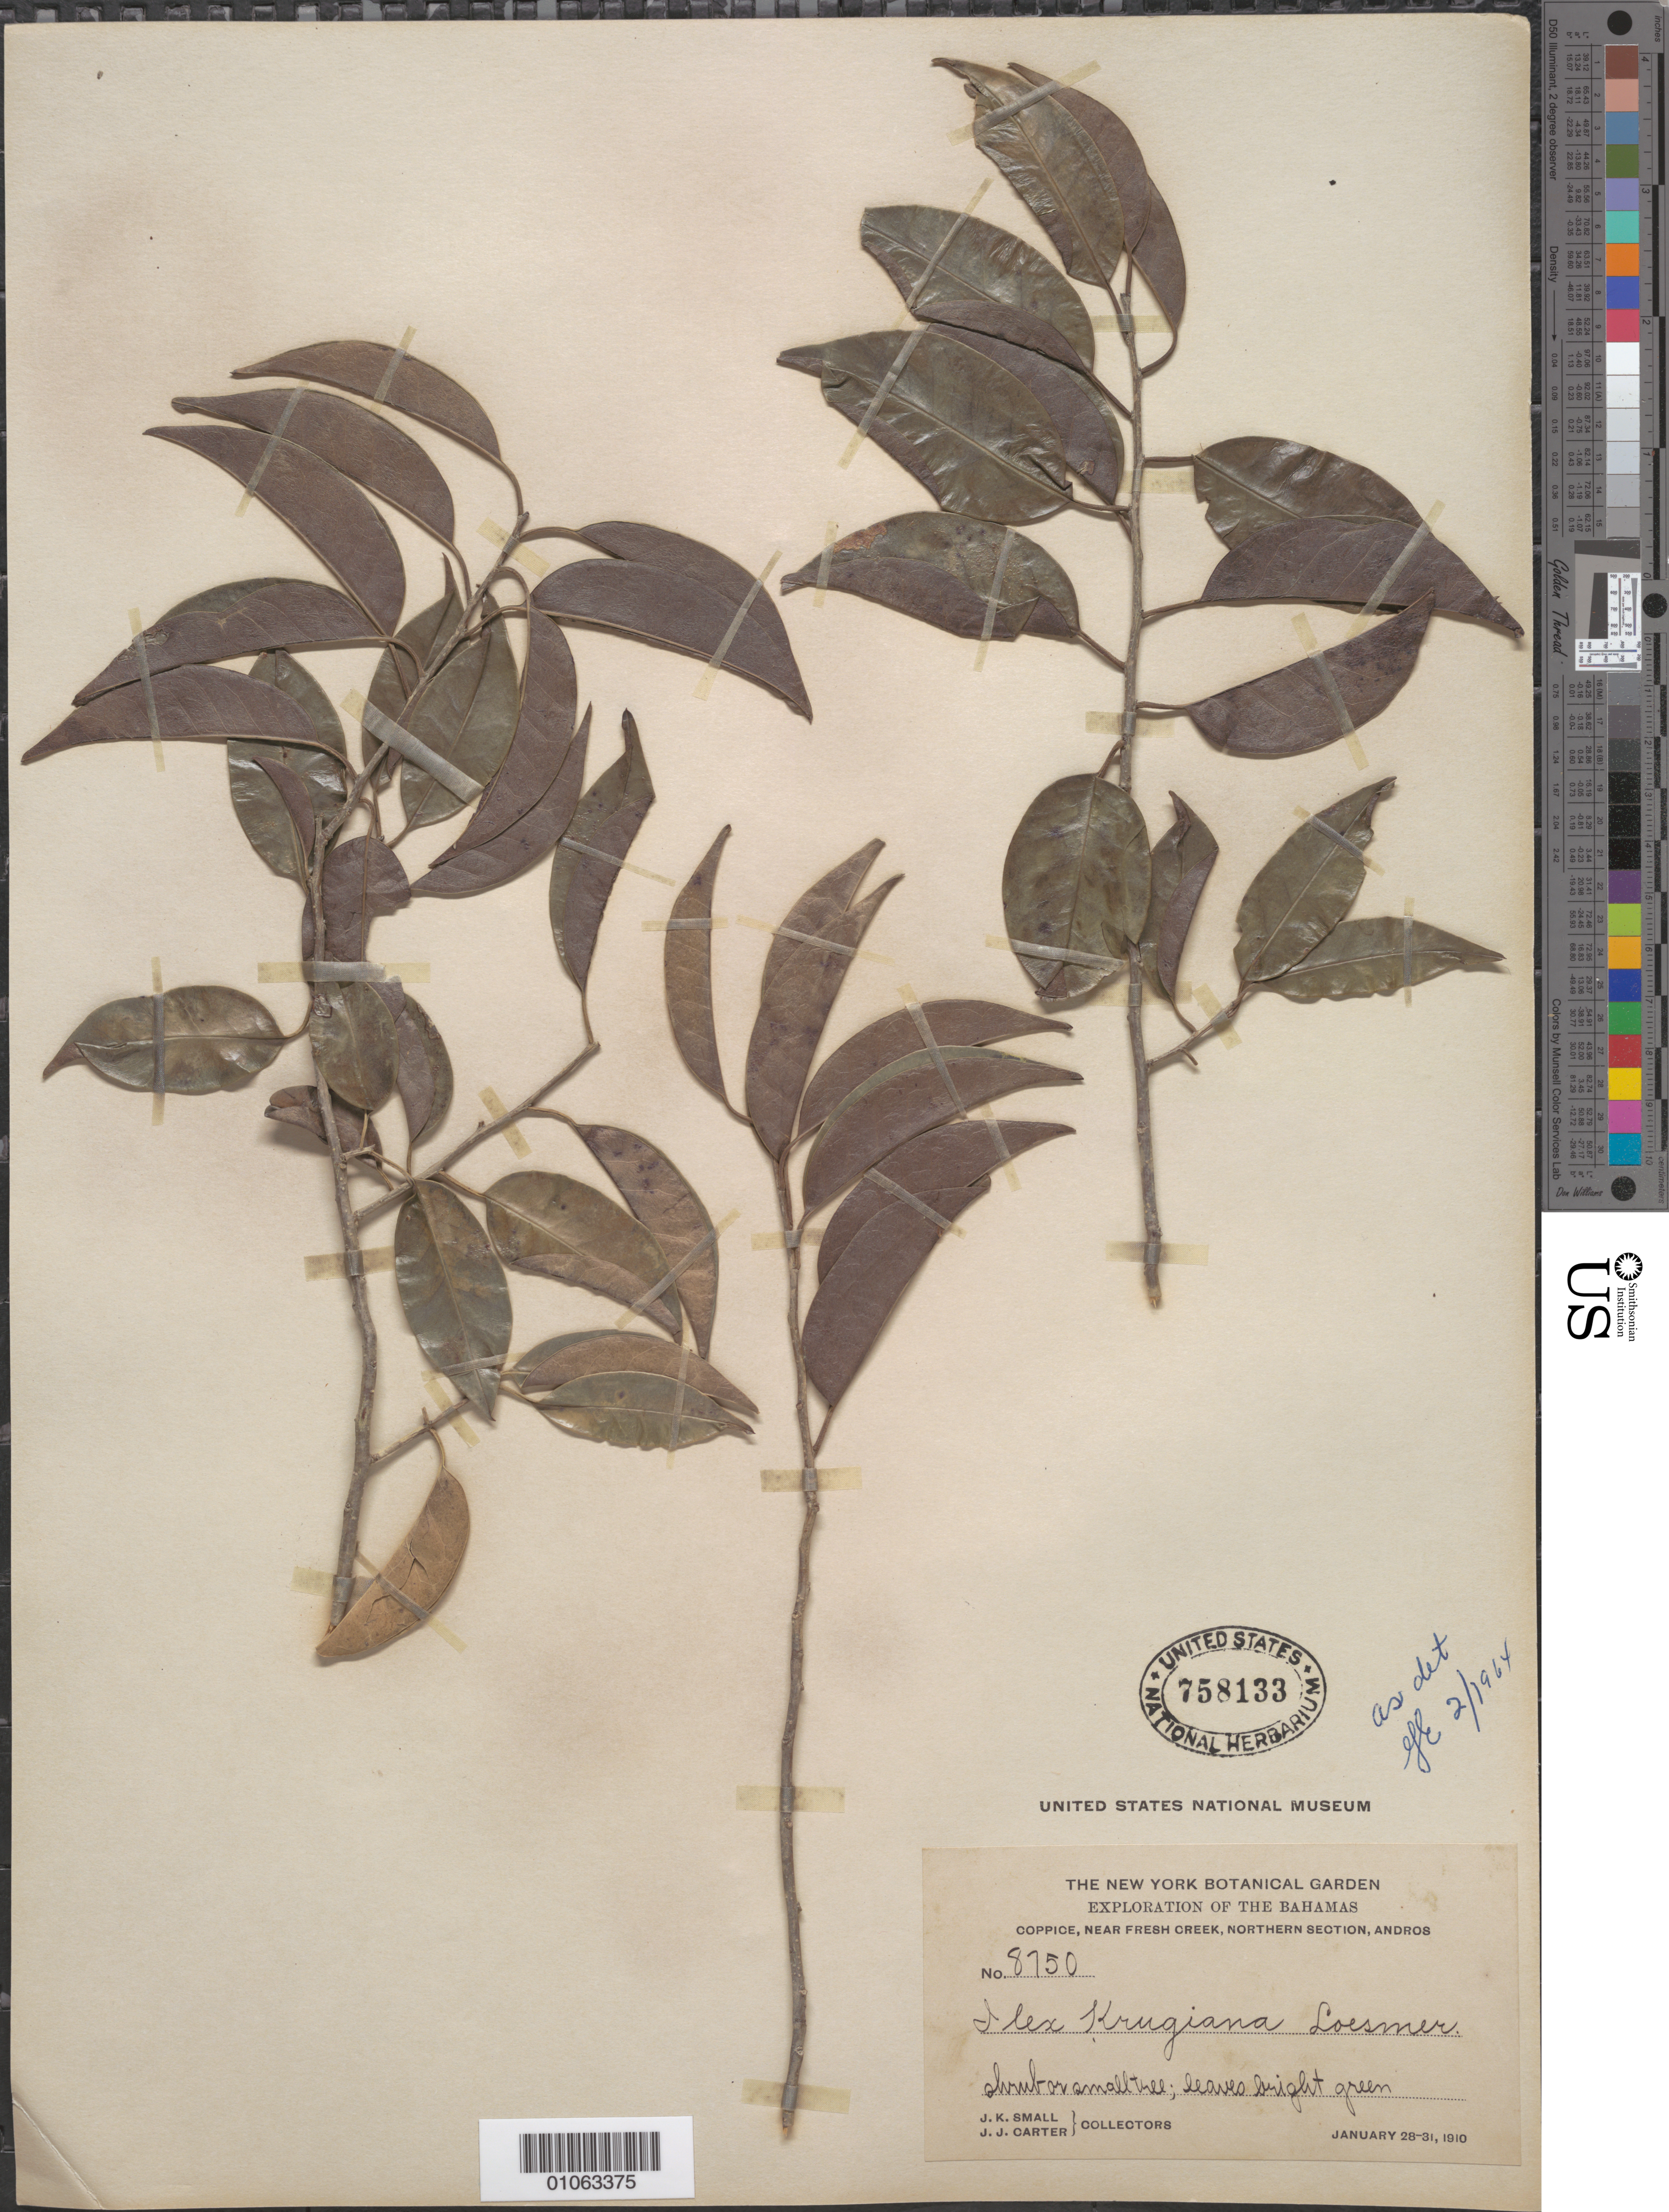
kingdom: Plantae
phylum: Tracheophyta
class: Magnoliopsida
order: Aquifoliales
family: Aquifoliaceae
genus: Ilex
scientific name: Ilex krugiana var. krugiana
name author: Loes.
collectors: J. K. Small & J. J. Carter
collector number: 8750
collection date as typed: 28 Jan 1910 to 31 Jan 1910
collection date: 1910-01-28/1910-01-31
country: Bahamas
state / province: North Andros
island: Andros I.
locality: Coppice, near fresh creek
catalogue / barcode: US 758133